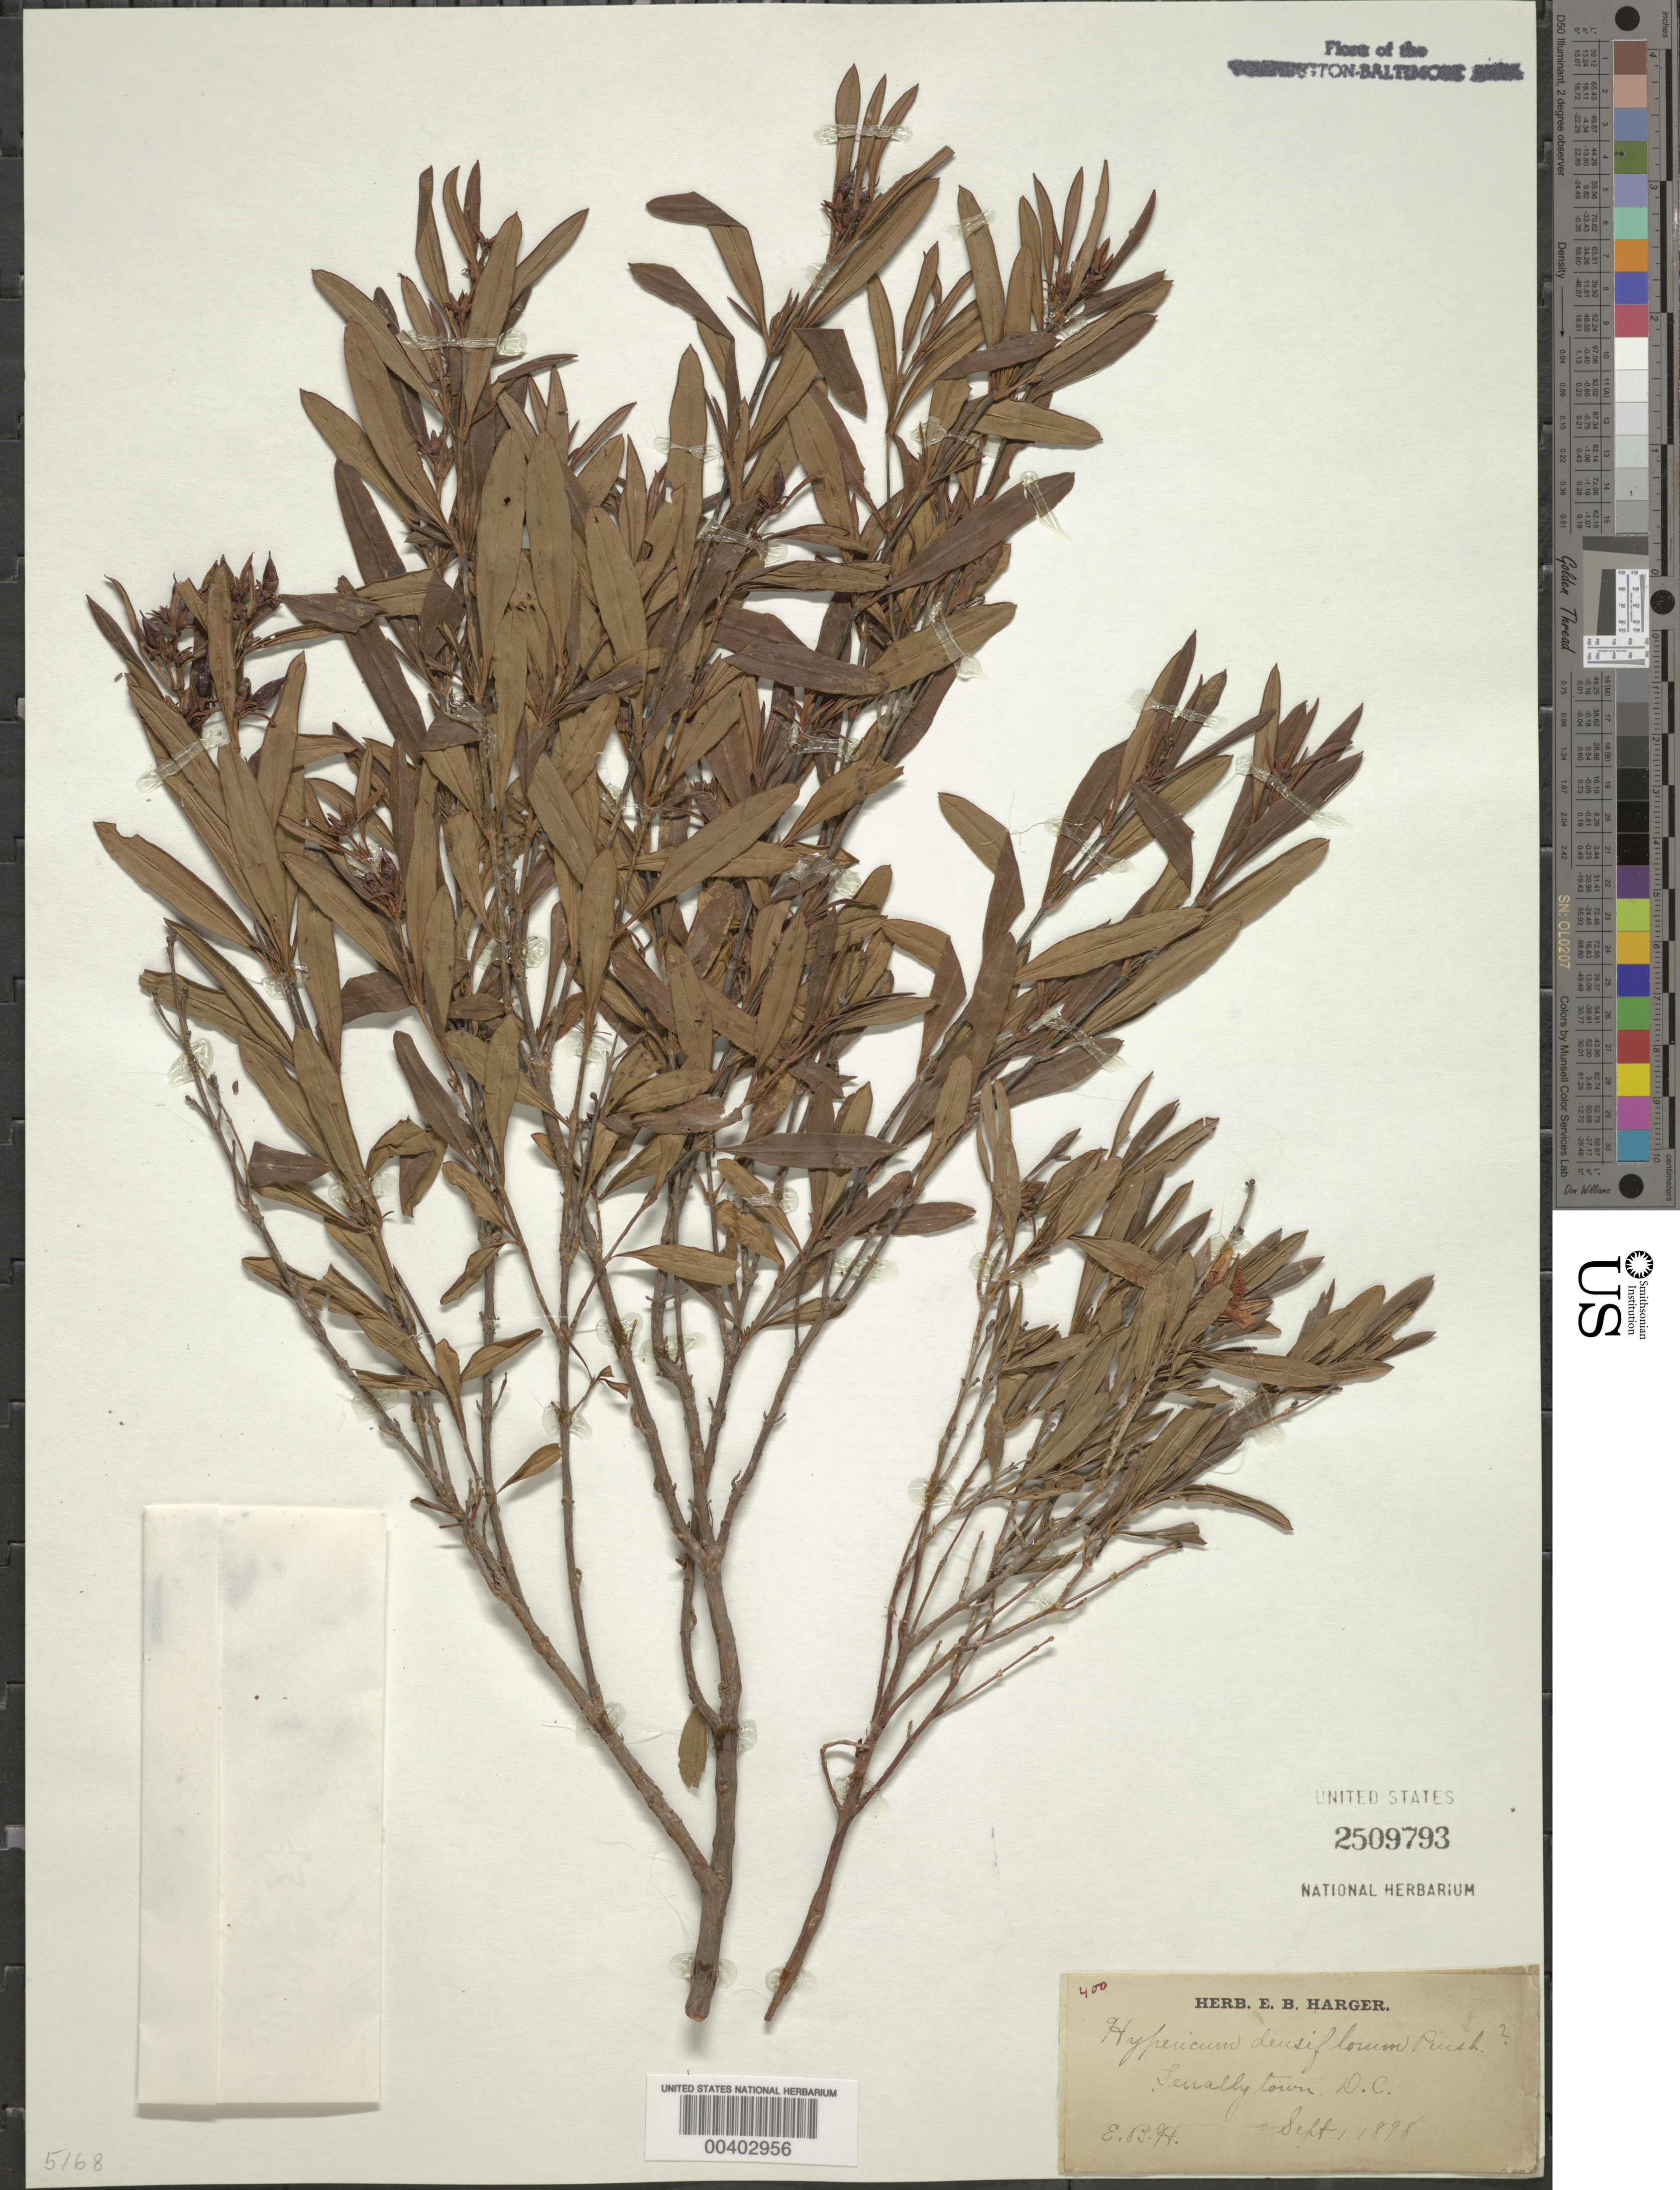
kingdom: Plantae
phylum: Tracheophyta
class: Magnoliopsida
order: Malpighiales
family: Hypericaceae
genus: Hypericum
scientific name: Hypericum densiflorum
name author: Pursh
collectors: E. B. Harger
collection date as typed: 01 Sep 1898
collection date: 1898-09-01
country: United States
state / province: District of Columbia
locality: Tenleytown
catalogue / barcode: US 2509793